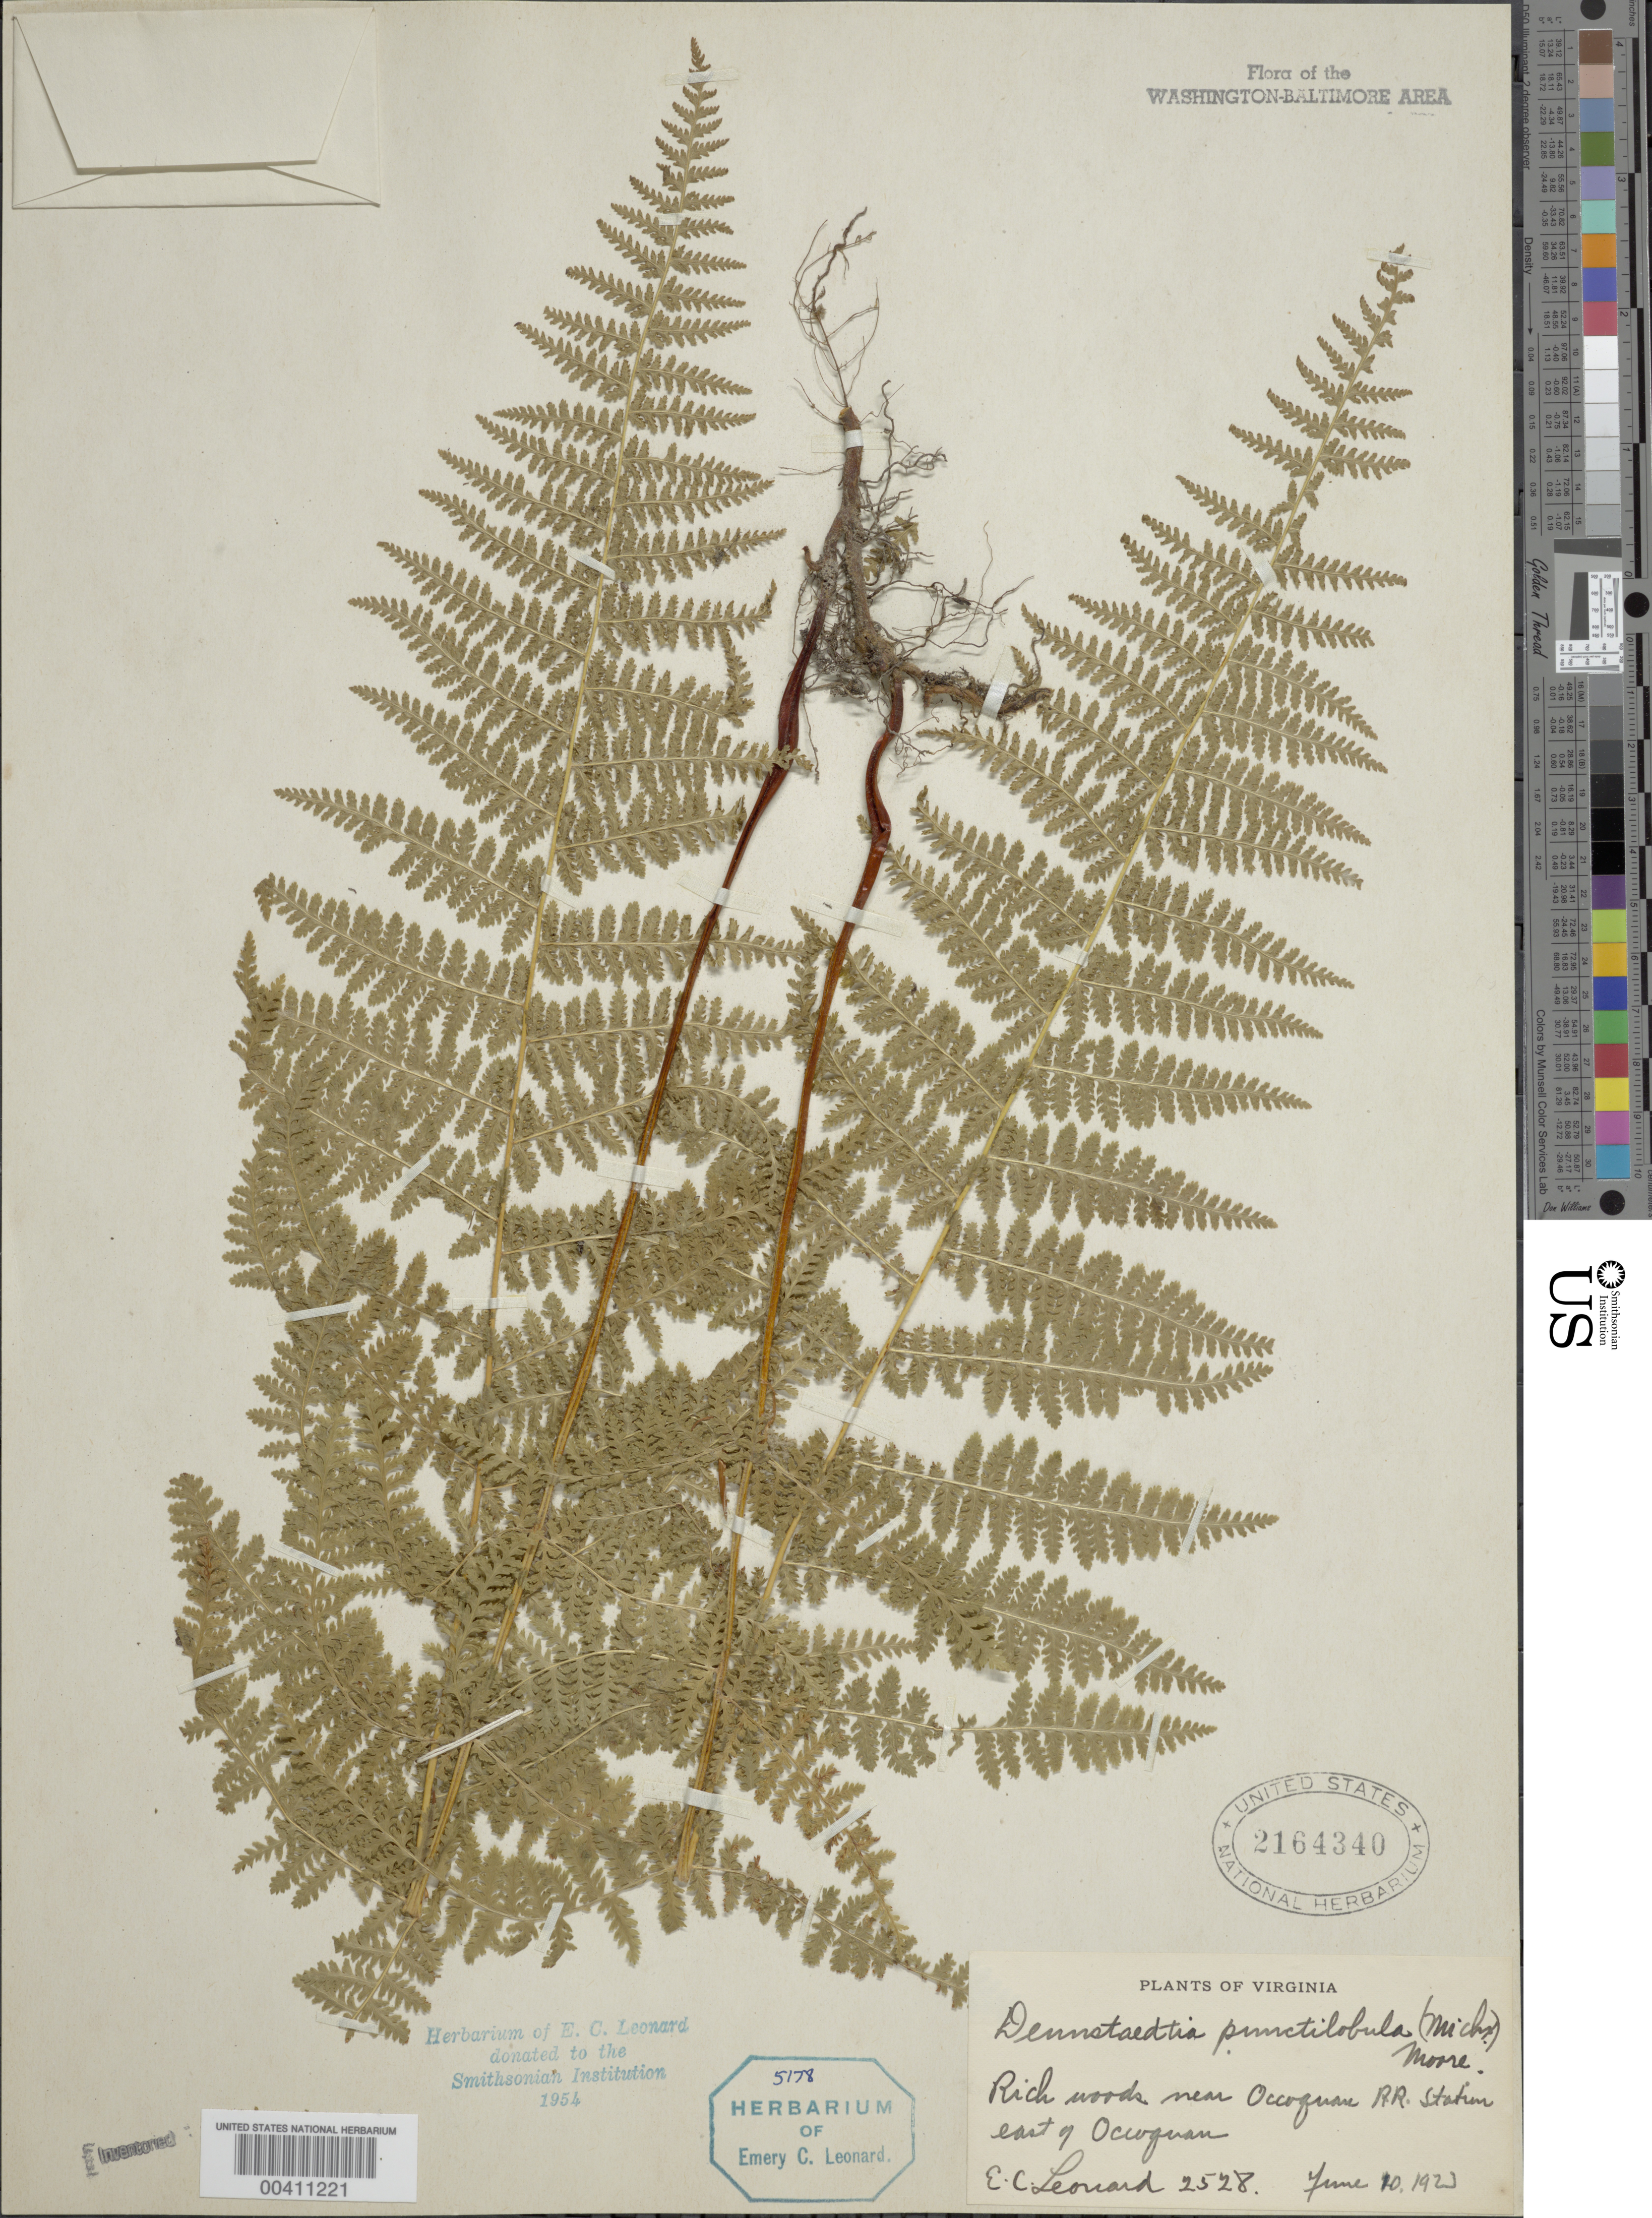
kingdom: Plantae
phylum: Tracheophyta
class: Polypodiopsida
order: Polypodiales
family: Dennstaedtiaceae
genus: Dennstaedtia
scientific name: Dennstaedtia punctilobula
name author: (Michx.) T. Moore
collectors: E. C. Leonard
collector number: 2528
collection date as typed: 10 Jun 1923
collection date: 1923-06-10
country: United States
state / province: Virginia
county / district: Prince William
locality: Near Occoquan Railroad Station, east of Occoquan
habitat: Rich woods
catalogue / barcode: US 2164340